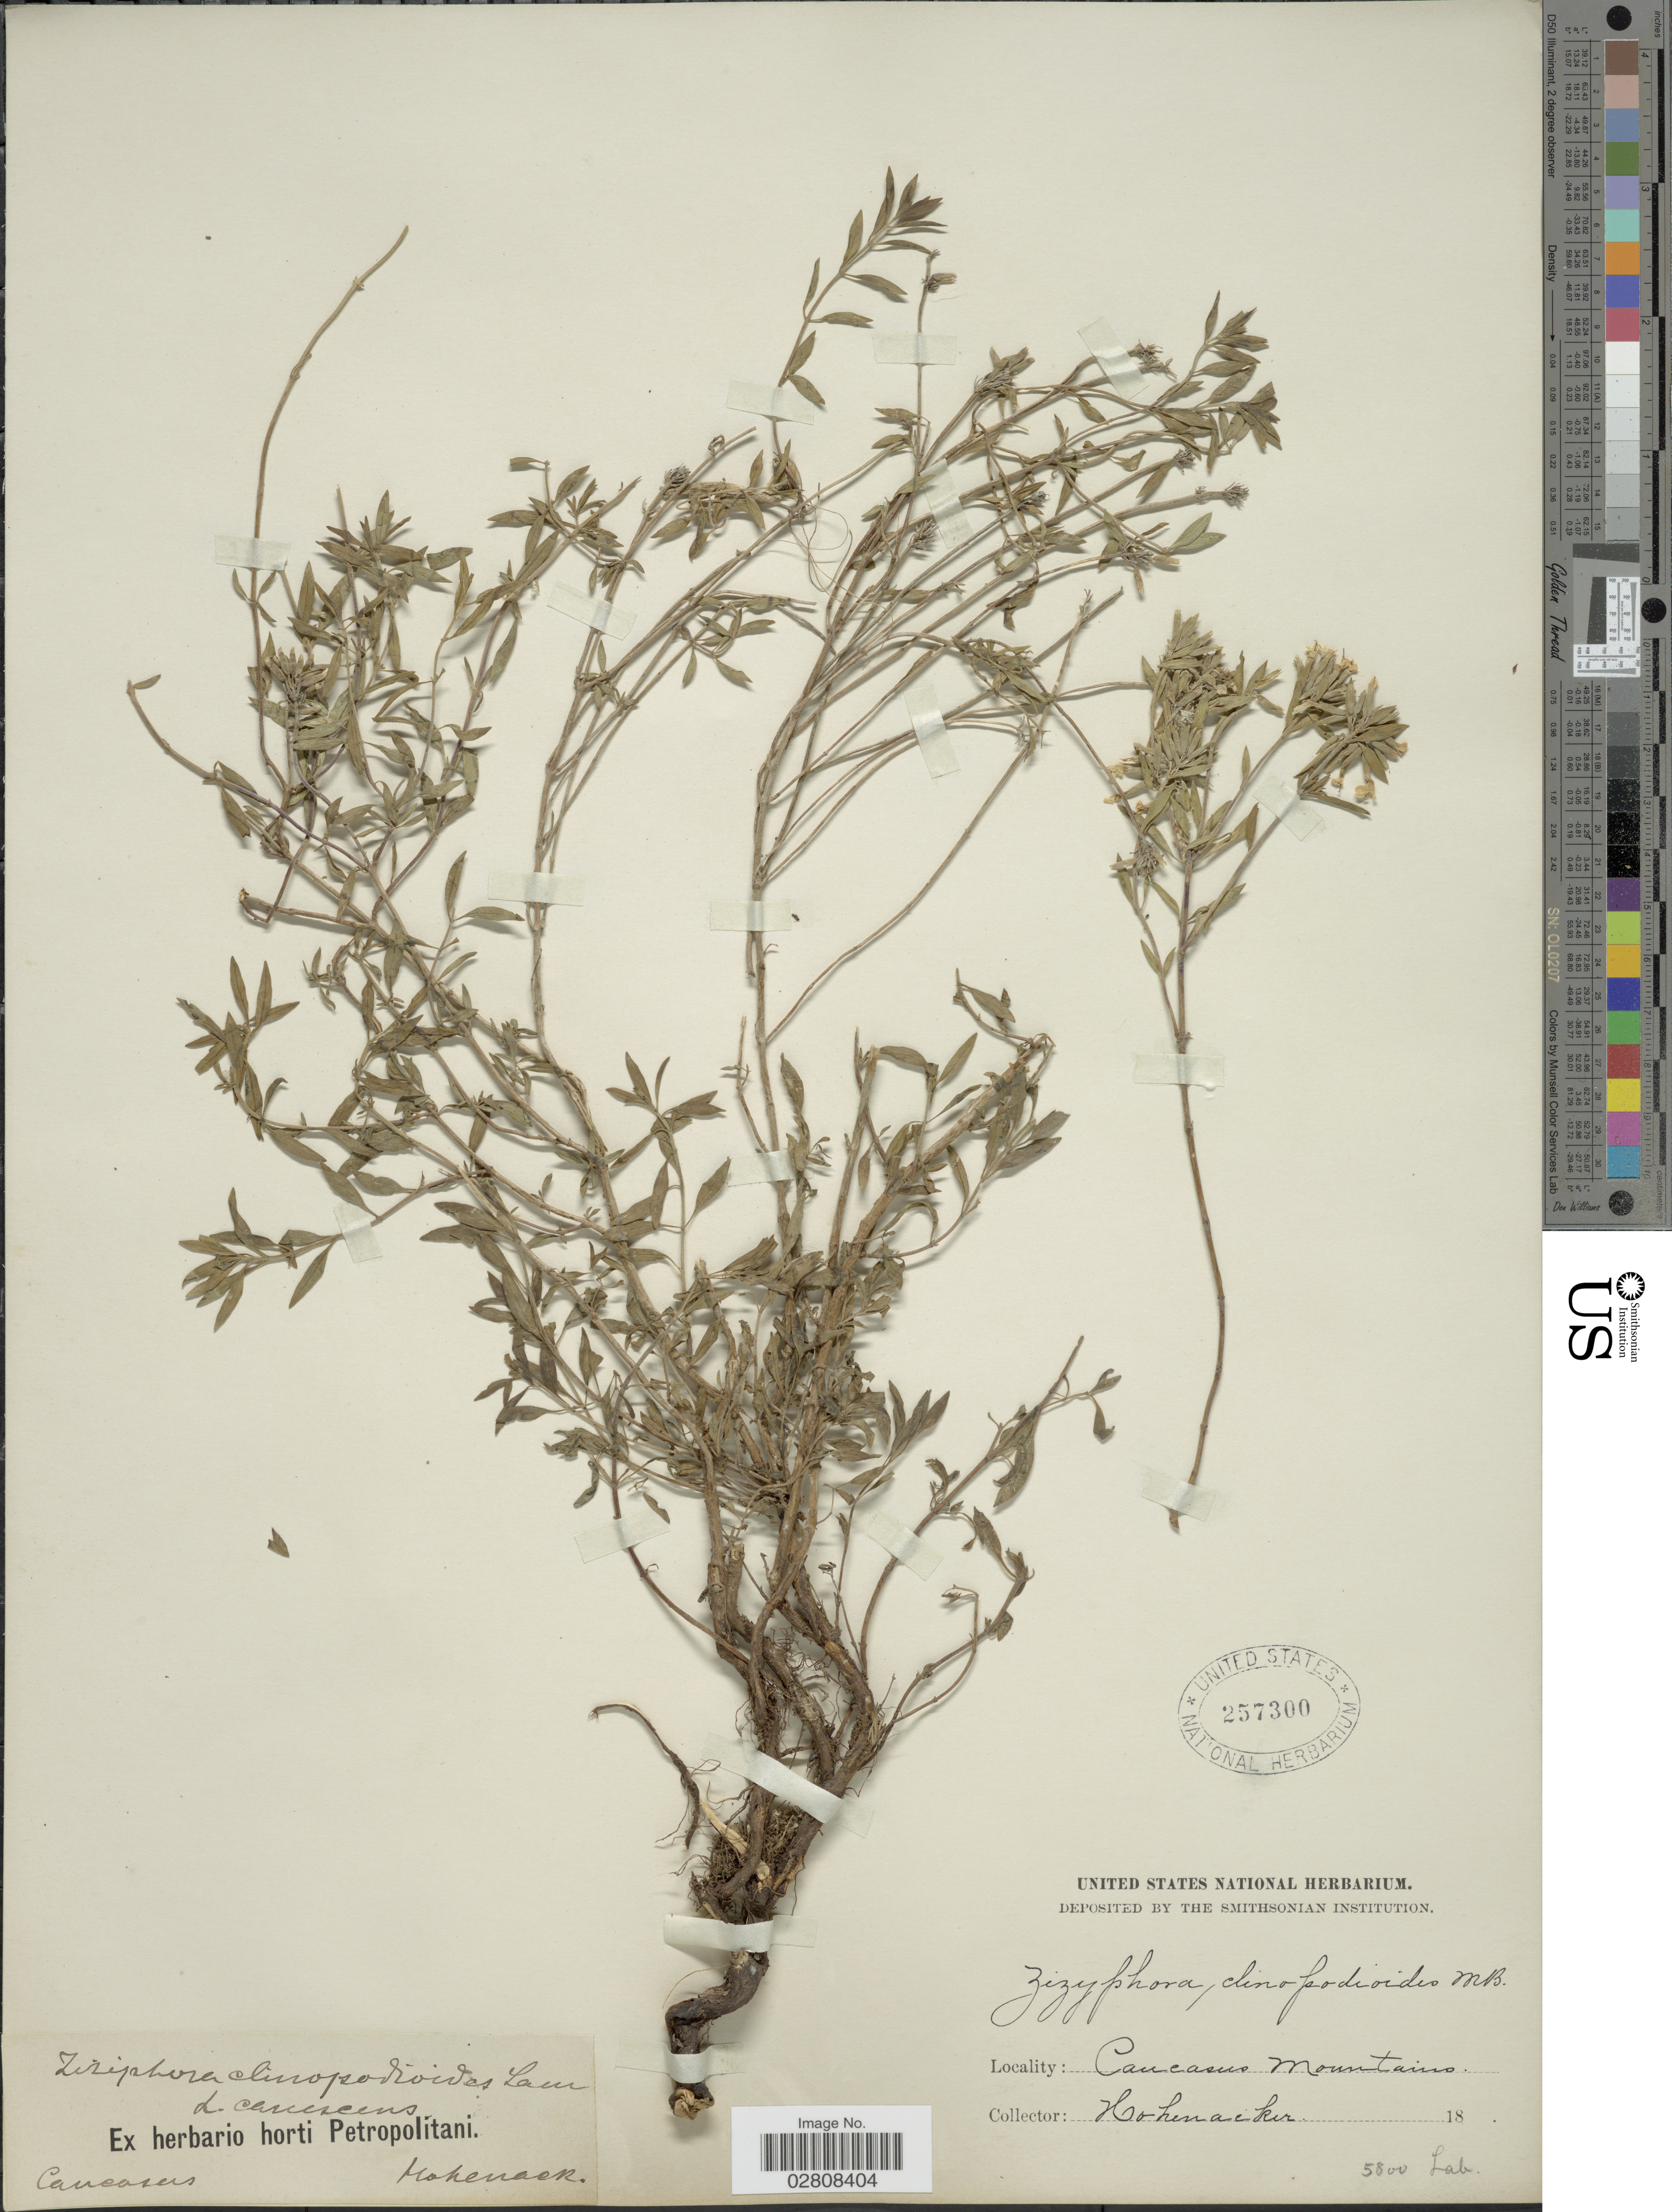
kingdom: Plantae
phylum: Tracheophyta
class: Magnoliopsida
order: Lamiales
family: Lamiaceae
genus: Ziziphora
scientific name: Ziziphora clinopodioides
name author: Lam.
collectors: Hohenacker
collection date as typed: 18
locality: Caucasus. Caucasus Mountains.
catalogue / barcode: US 257300